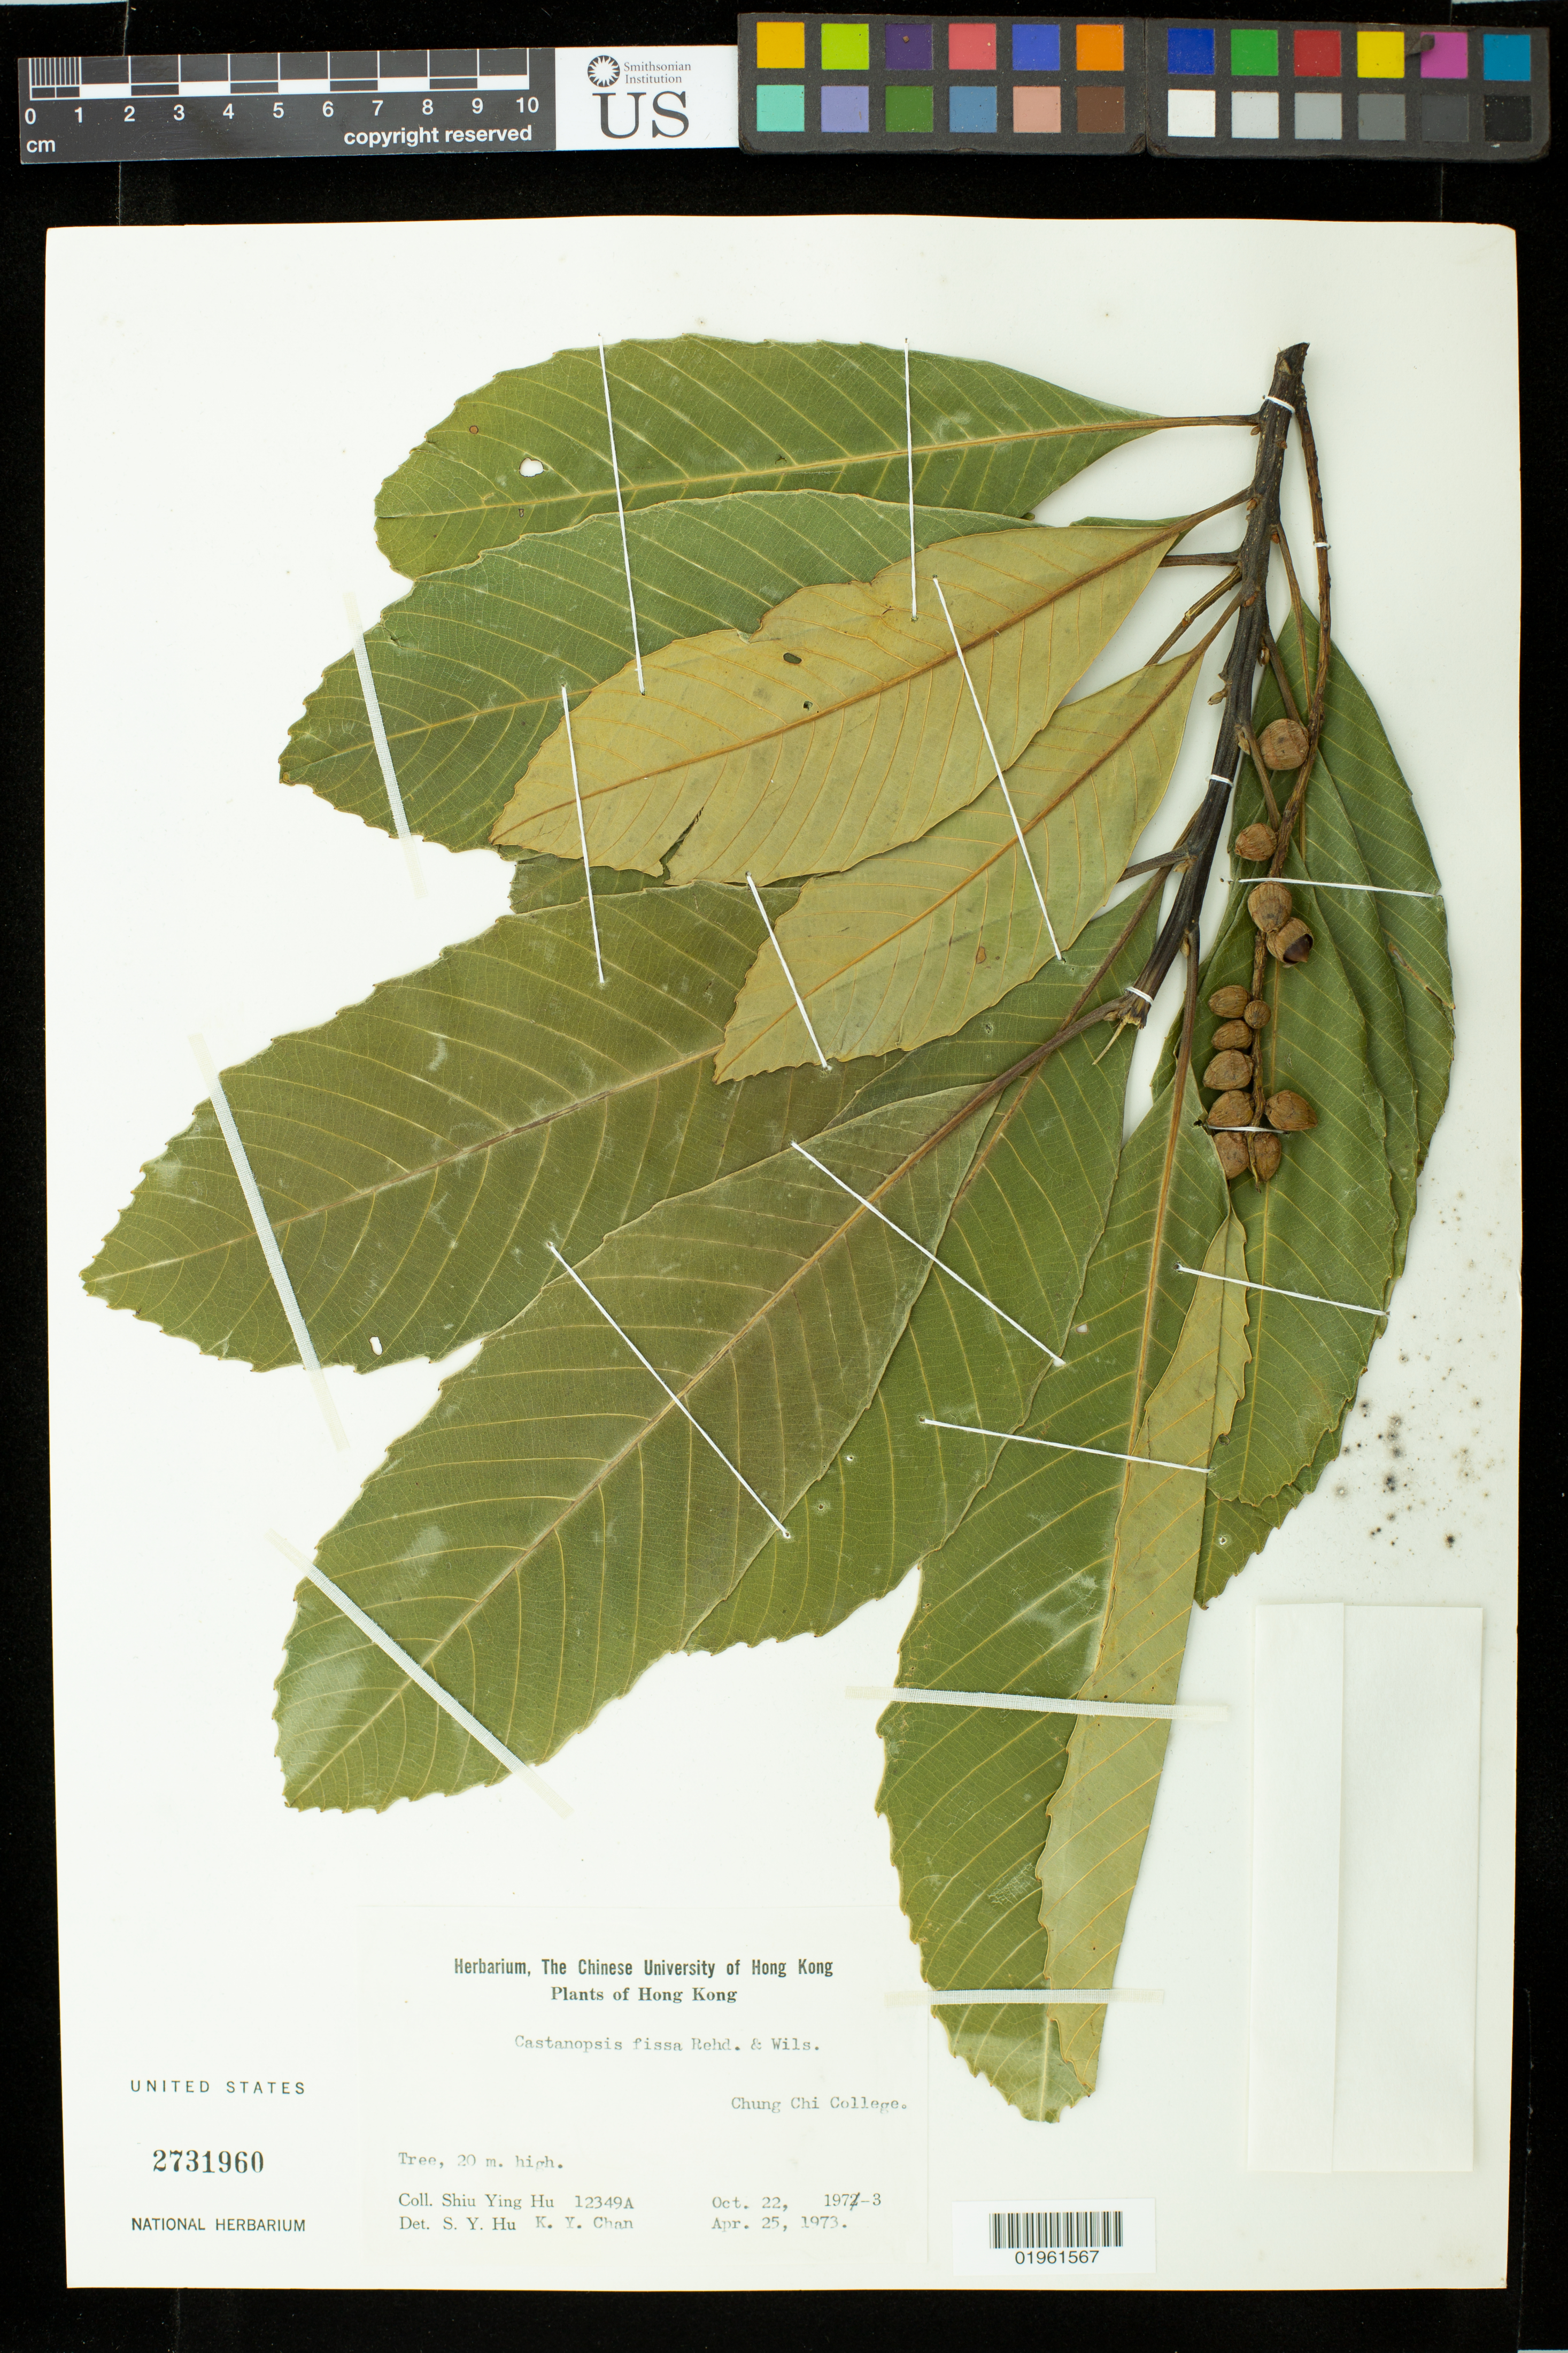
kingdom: Plantae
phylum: Tracheophyta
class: Magnoliopsida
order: Fagales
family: Fagaceae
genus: Castanopsis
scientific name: Castanopsis fissa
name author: (Champ. ex Benth.) Rehder & E.H. Wilson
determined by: Hu, S. Y.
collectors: S. Y. Hu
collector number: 12349A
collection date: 1973-10-22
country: China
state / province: Hong Kong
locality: Hong Kong, Sheung Shui.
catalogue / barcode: US 2731960